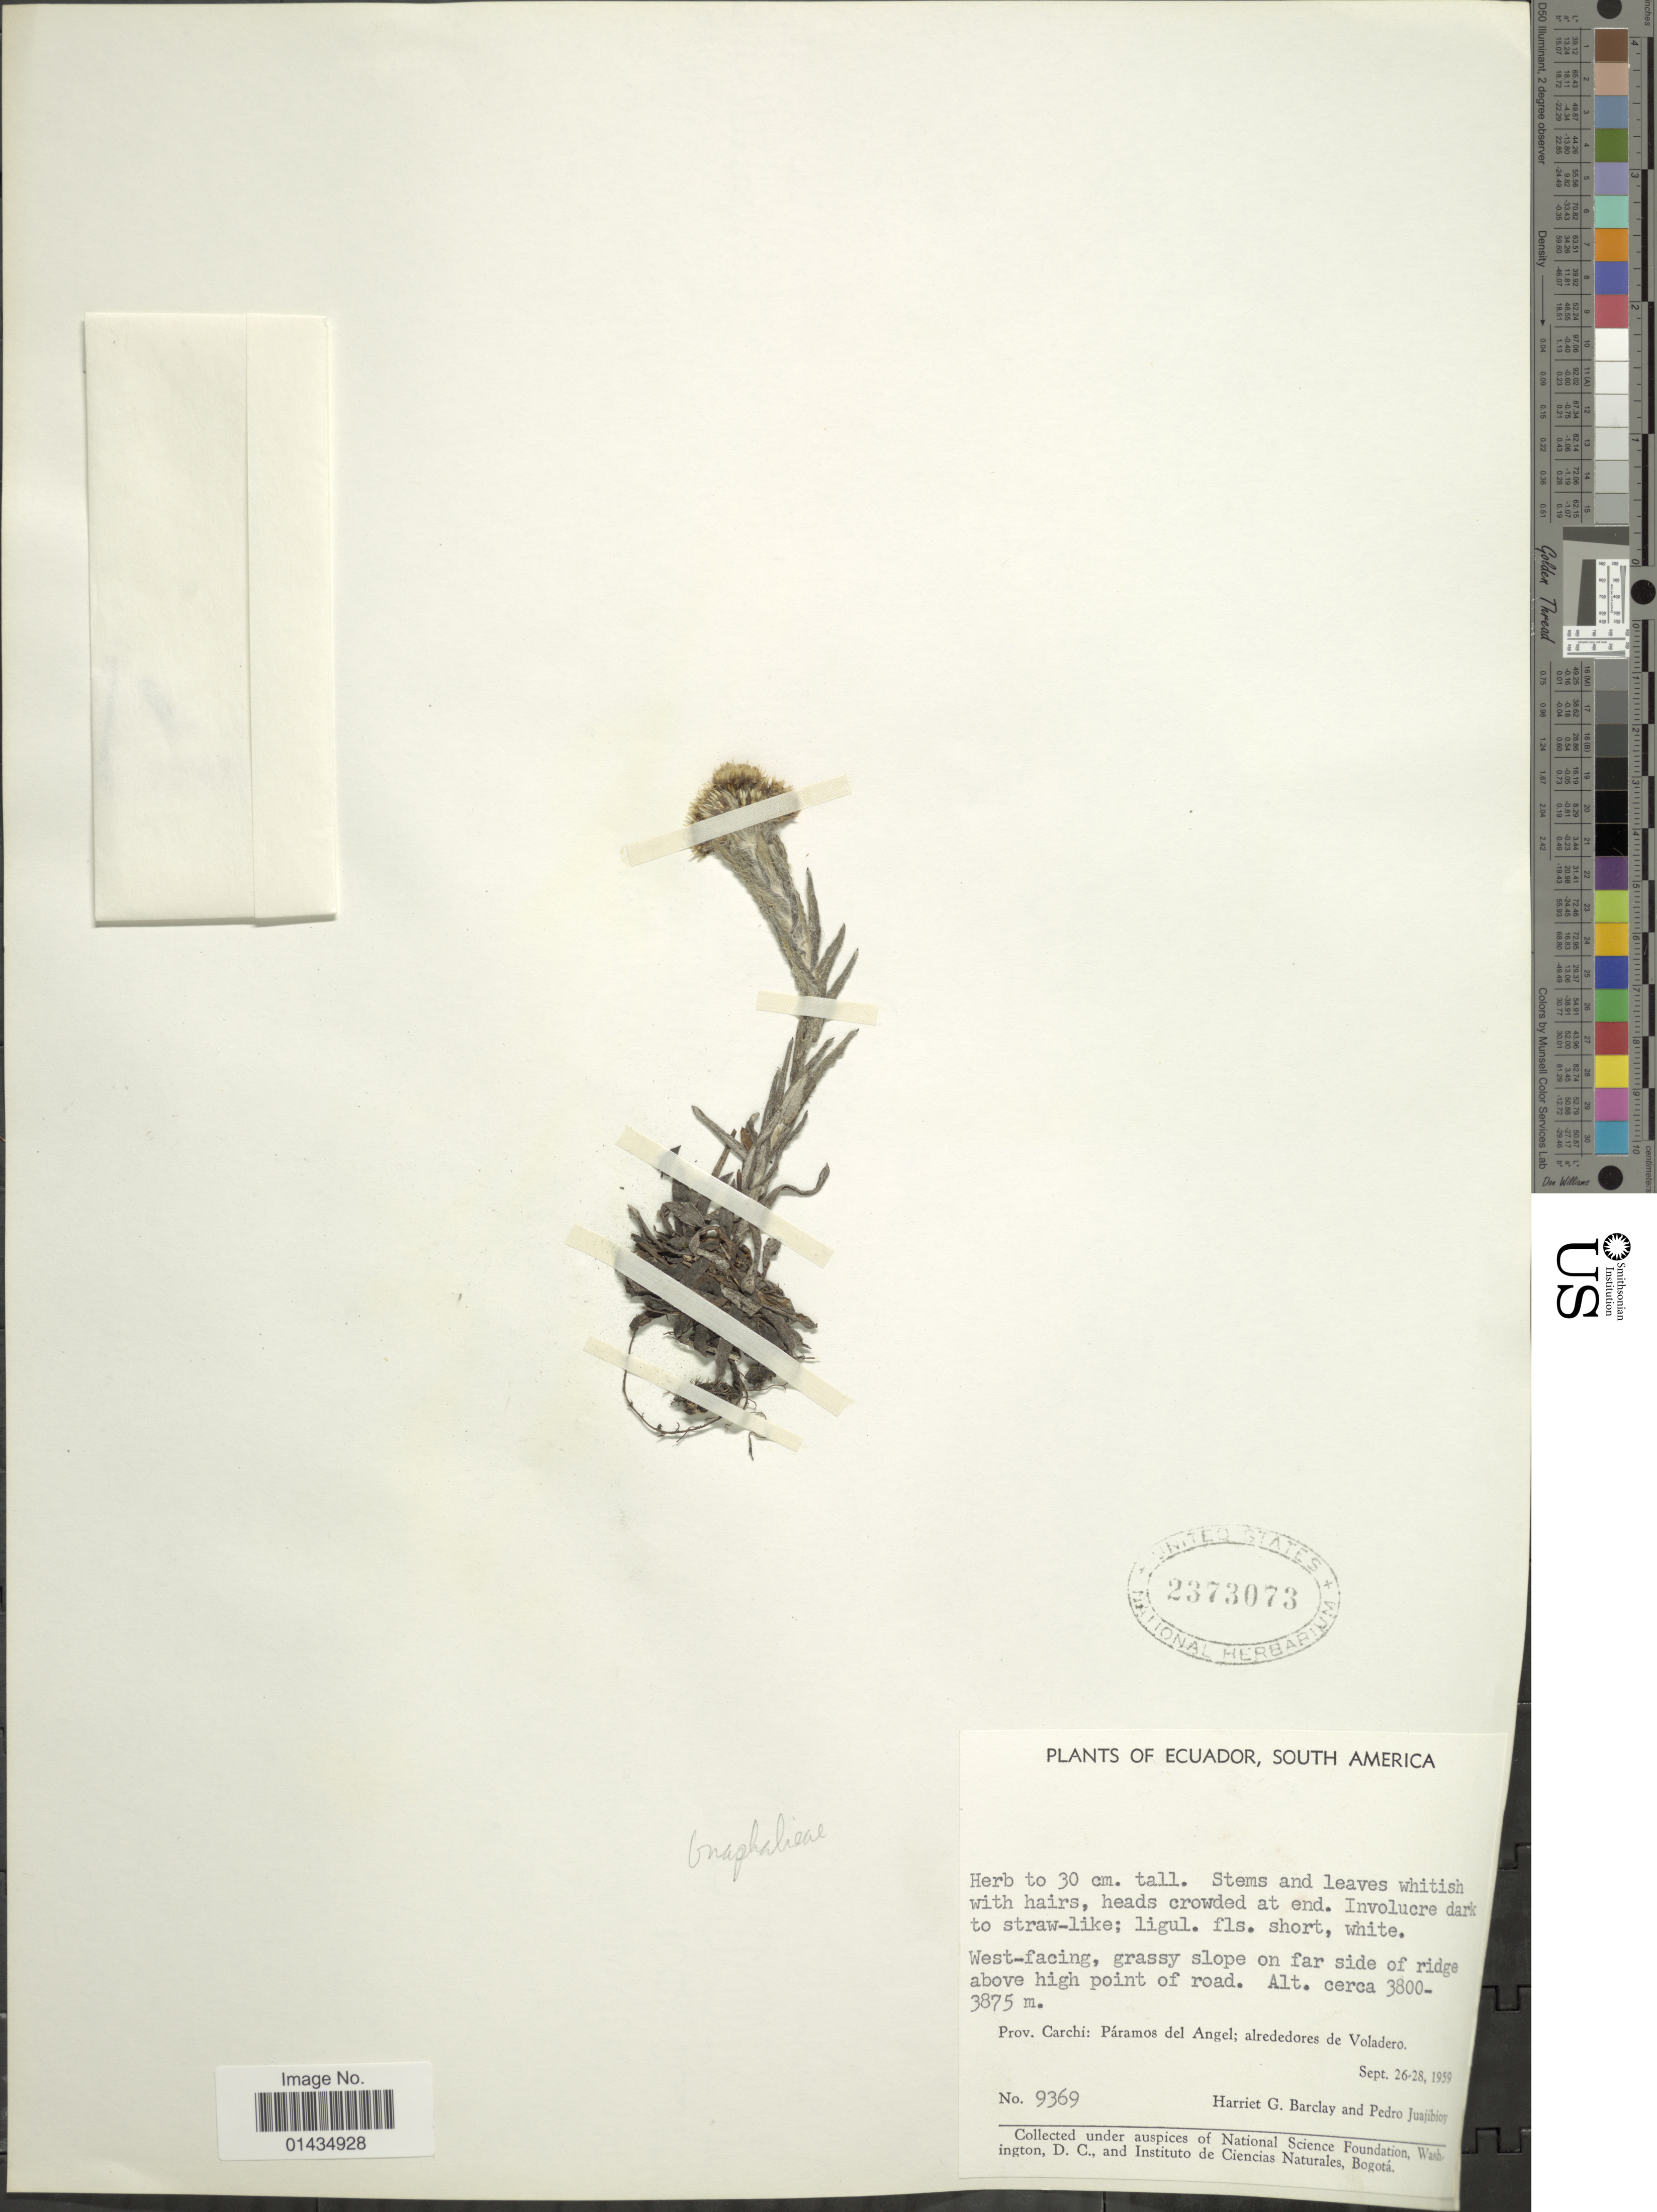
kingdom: Plantae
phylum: Tracheophyta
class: Magnoliopsida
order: Asterales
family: Asteraceae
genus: Pseudognaphalium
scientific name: Pseudognaphalium sp.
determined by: Dillon, M. O.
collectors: H. G. Barclay & P. Juajibioy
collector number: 9369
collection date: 1959-09-26/1959-09-28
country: Ecuador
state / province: Carchi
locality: South America, West-facing, grassy slope on far side of ridge above high point of road, Páramos del Angel; alrededores del Voladero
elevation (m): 3800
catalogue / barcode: US 2373073